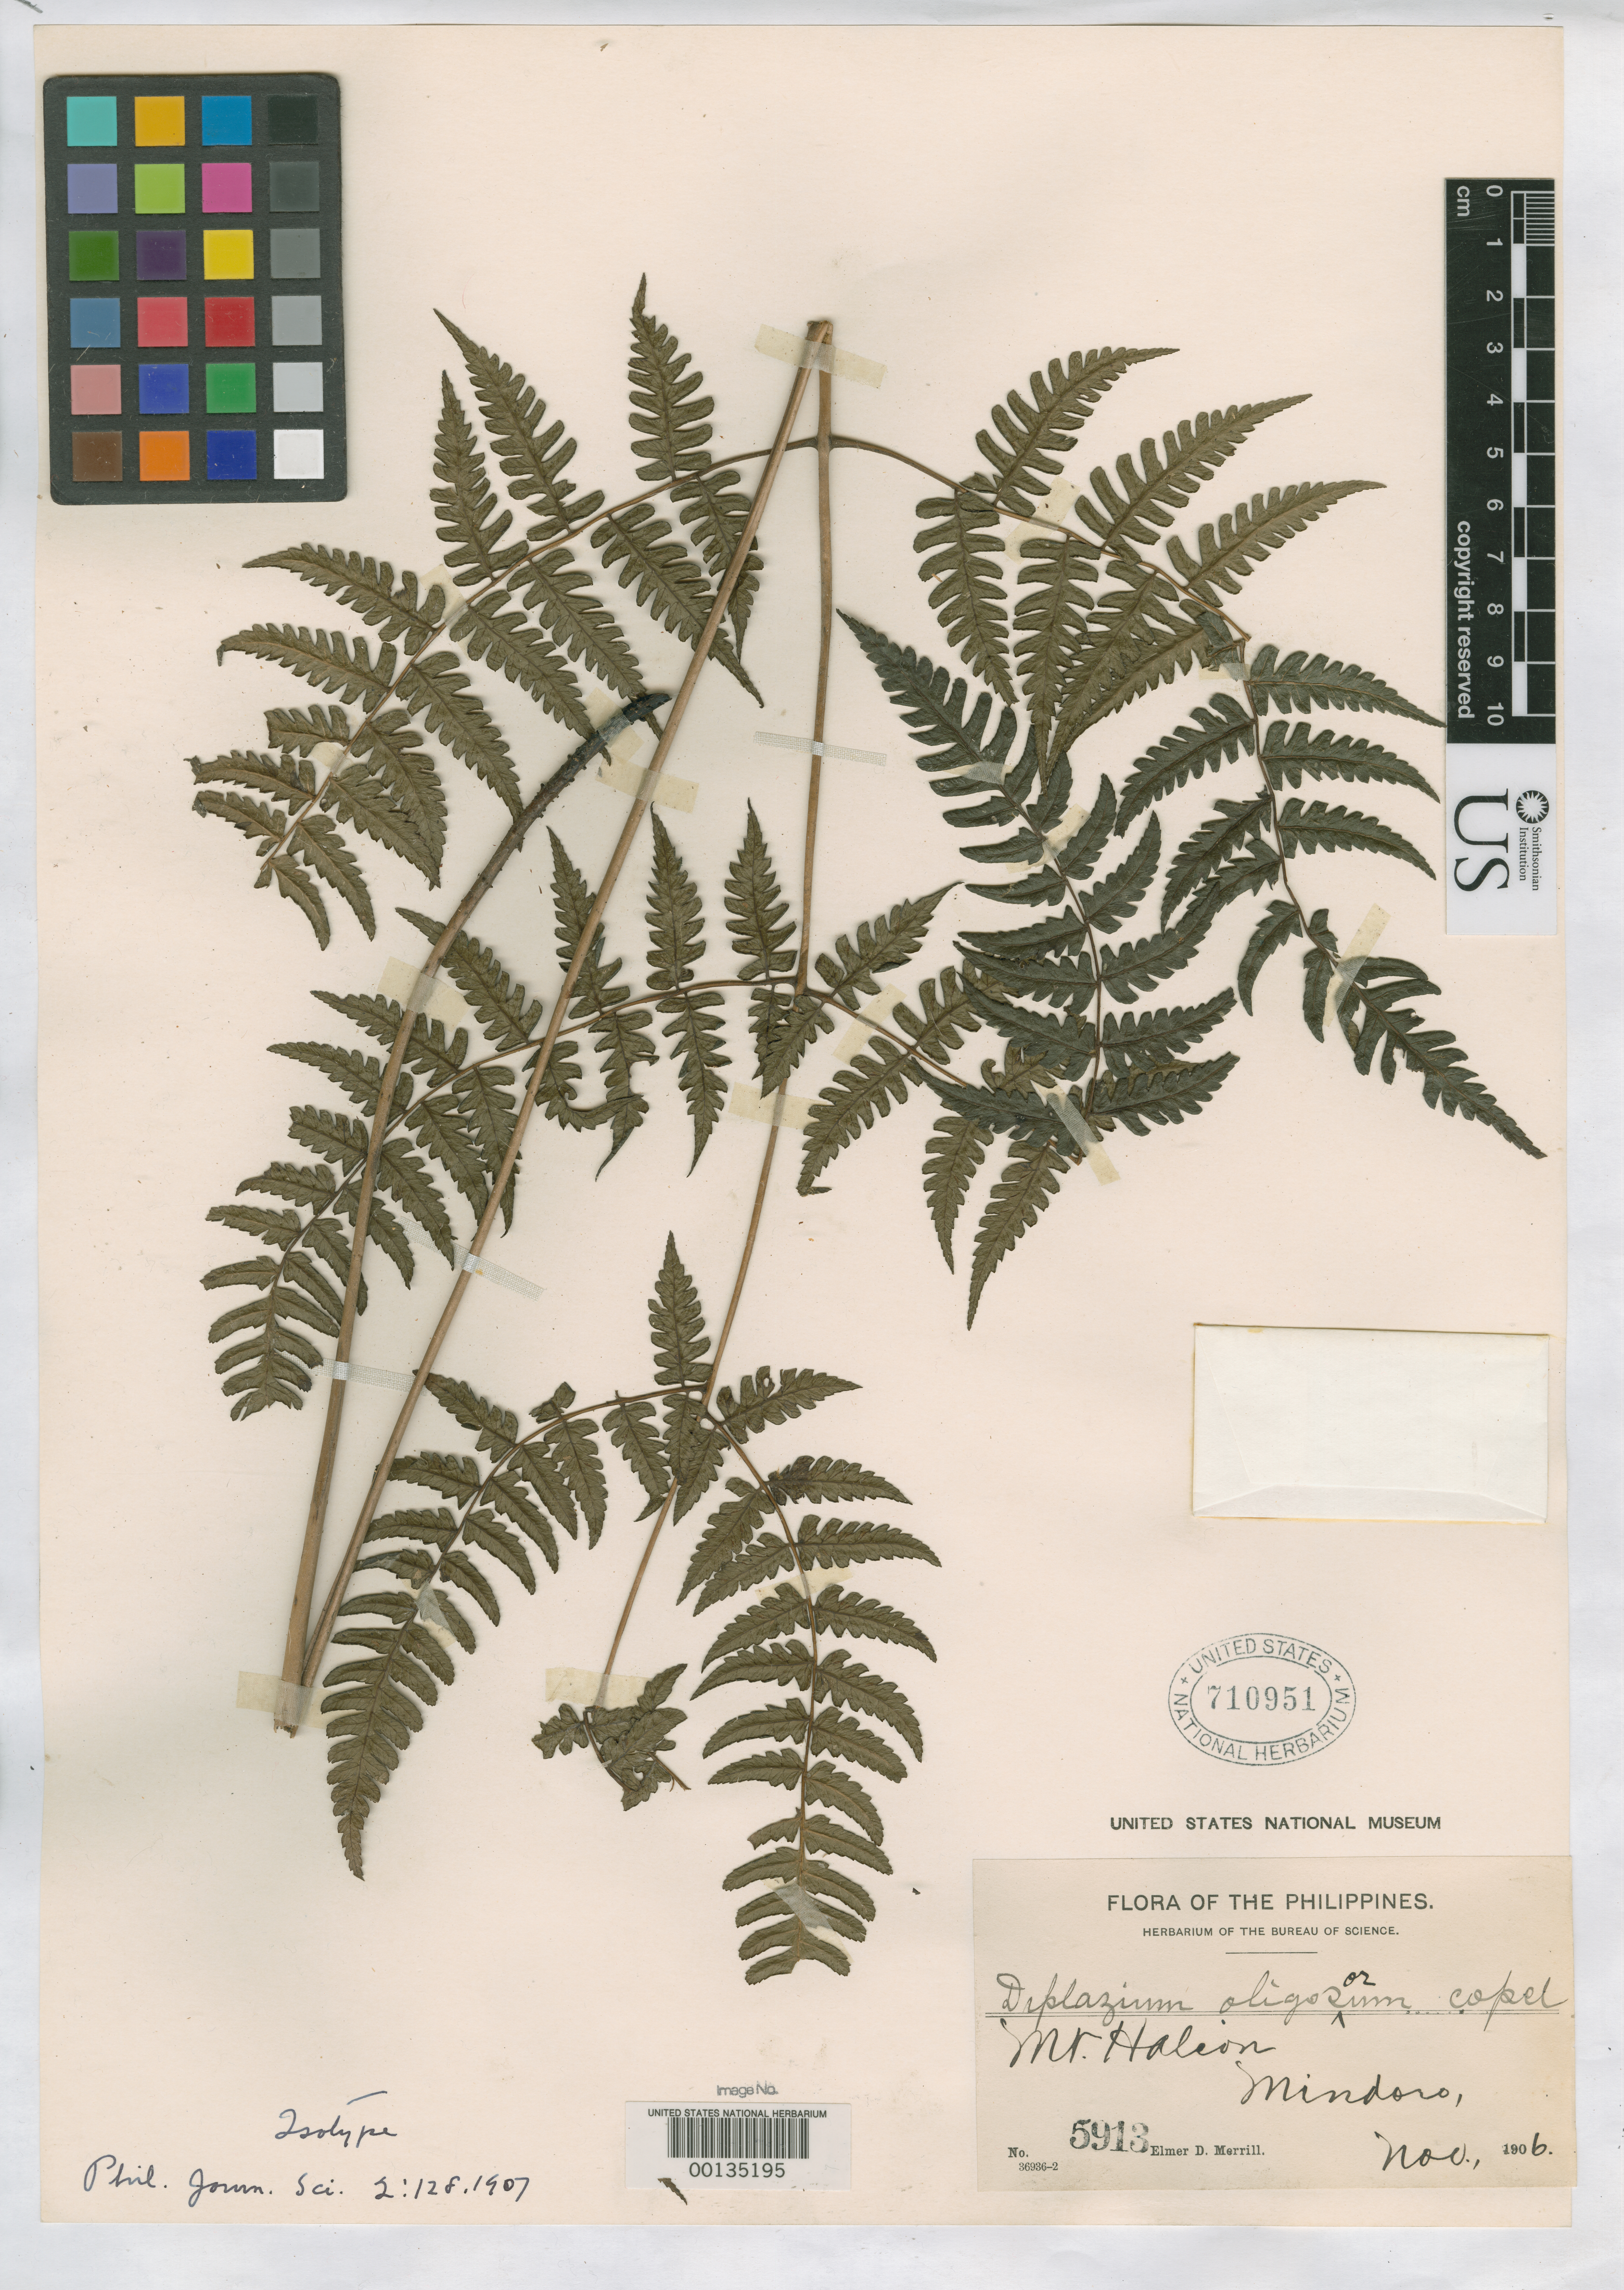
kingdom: Plantae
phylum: Tracheophyta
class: Polypodiopsida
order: Polypodiales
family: Athyriaceae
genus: Diplazium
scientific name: Diplazium oligosorum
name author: Copel.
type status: Isotype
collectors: E. D. Merrill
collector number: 5913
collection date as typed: Nov 1906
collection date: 1906-11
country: Philippines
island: Mindoro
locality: Mt. Halcon.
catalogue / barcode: US 710951